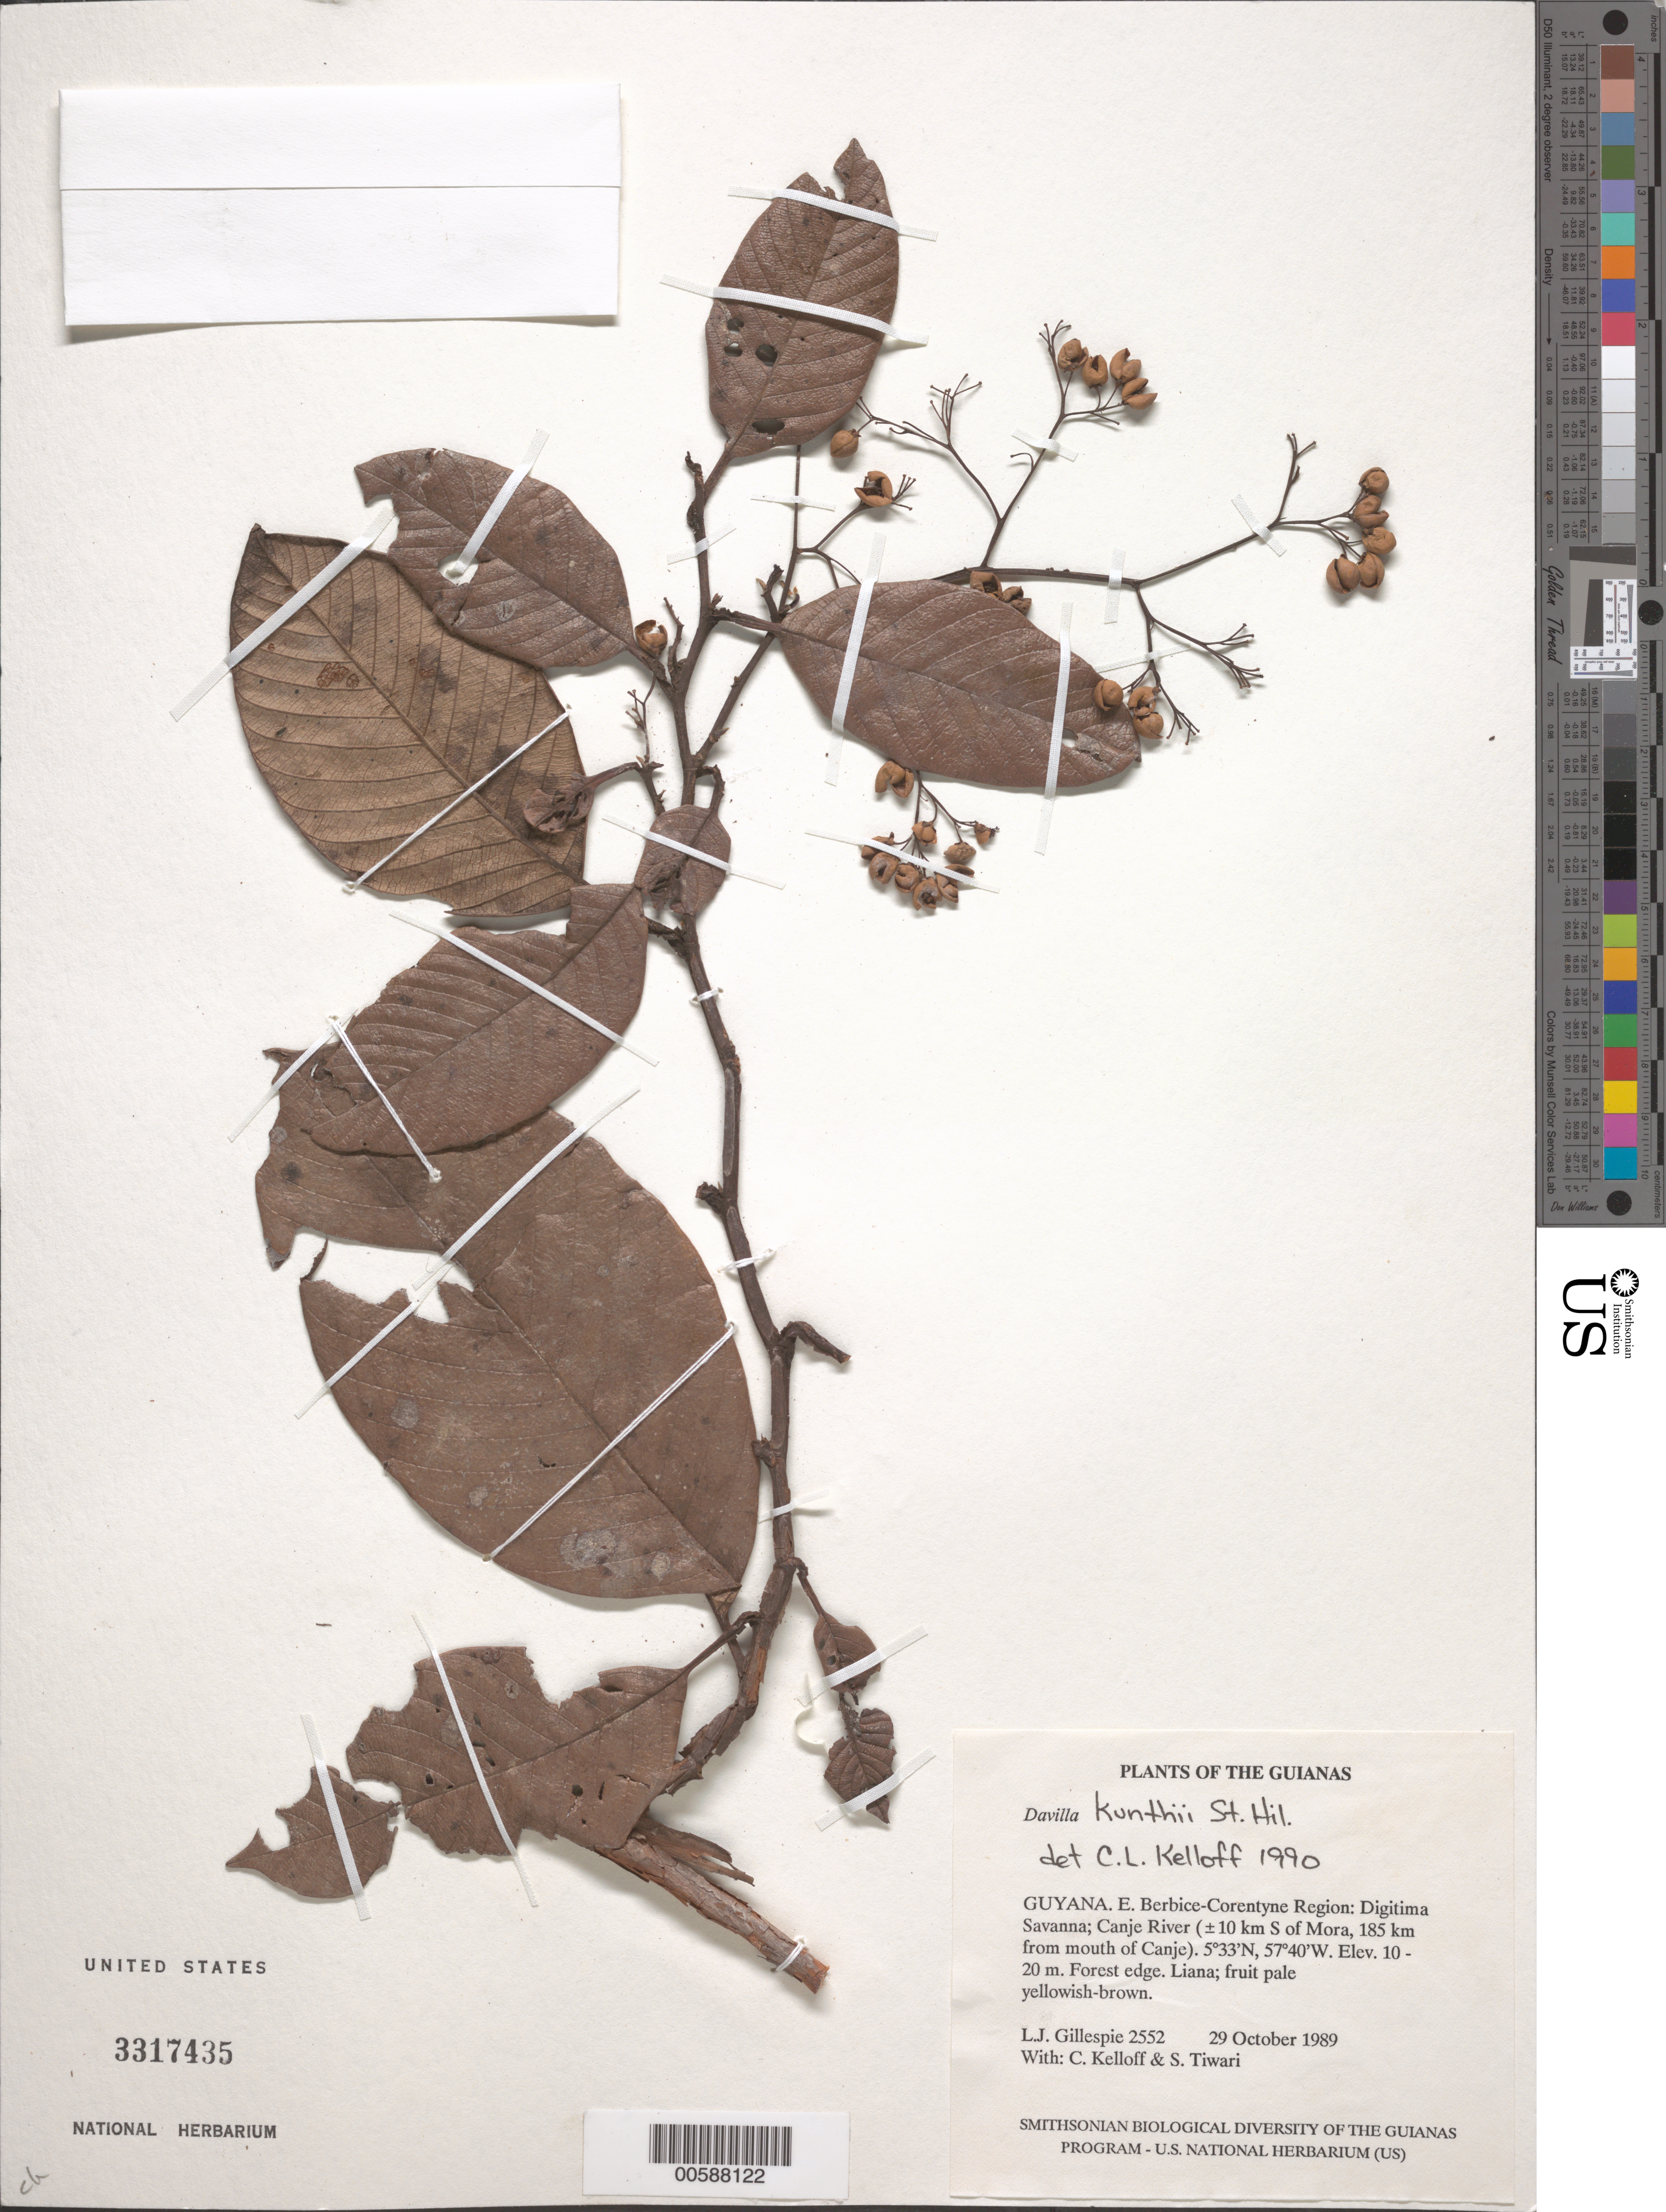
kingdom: Plantae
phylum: Tracheophyta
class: Magnoliopsida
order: Dilleniales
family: Dilleniaceae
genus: Davilla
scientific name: Davilla kunthii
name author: A. St.-Hil.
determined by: Kelloff, Carol L., (US), Smithsonian Institution - National Museum of Natural History (UNITED STATES)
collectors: L. J. Gillespie, C. L. Kelloff & S. Tiwari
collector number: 2552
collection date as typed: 30 October 1989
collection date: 1989-10-30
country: Guyana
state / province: E. Berbice-Corentyne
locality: Digitima Savanna, Canje River, ±185 km from mouth of Canje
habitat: Forest edge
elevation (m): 10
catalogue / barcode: US 3317435